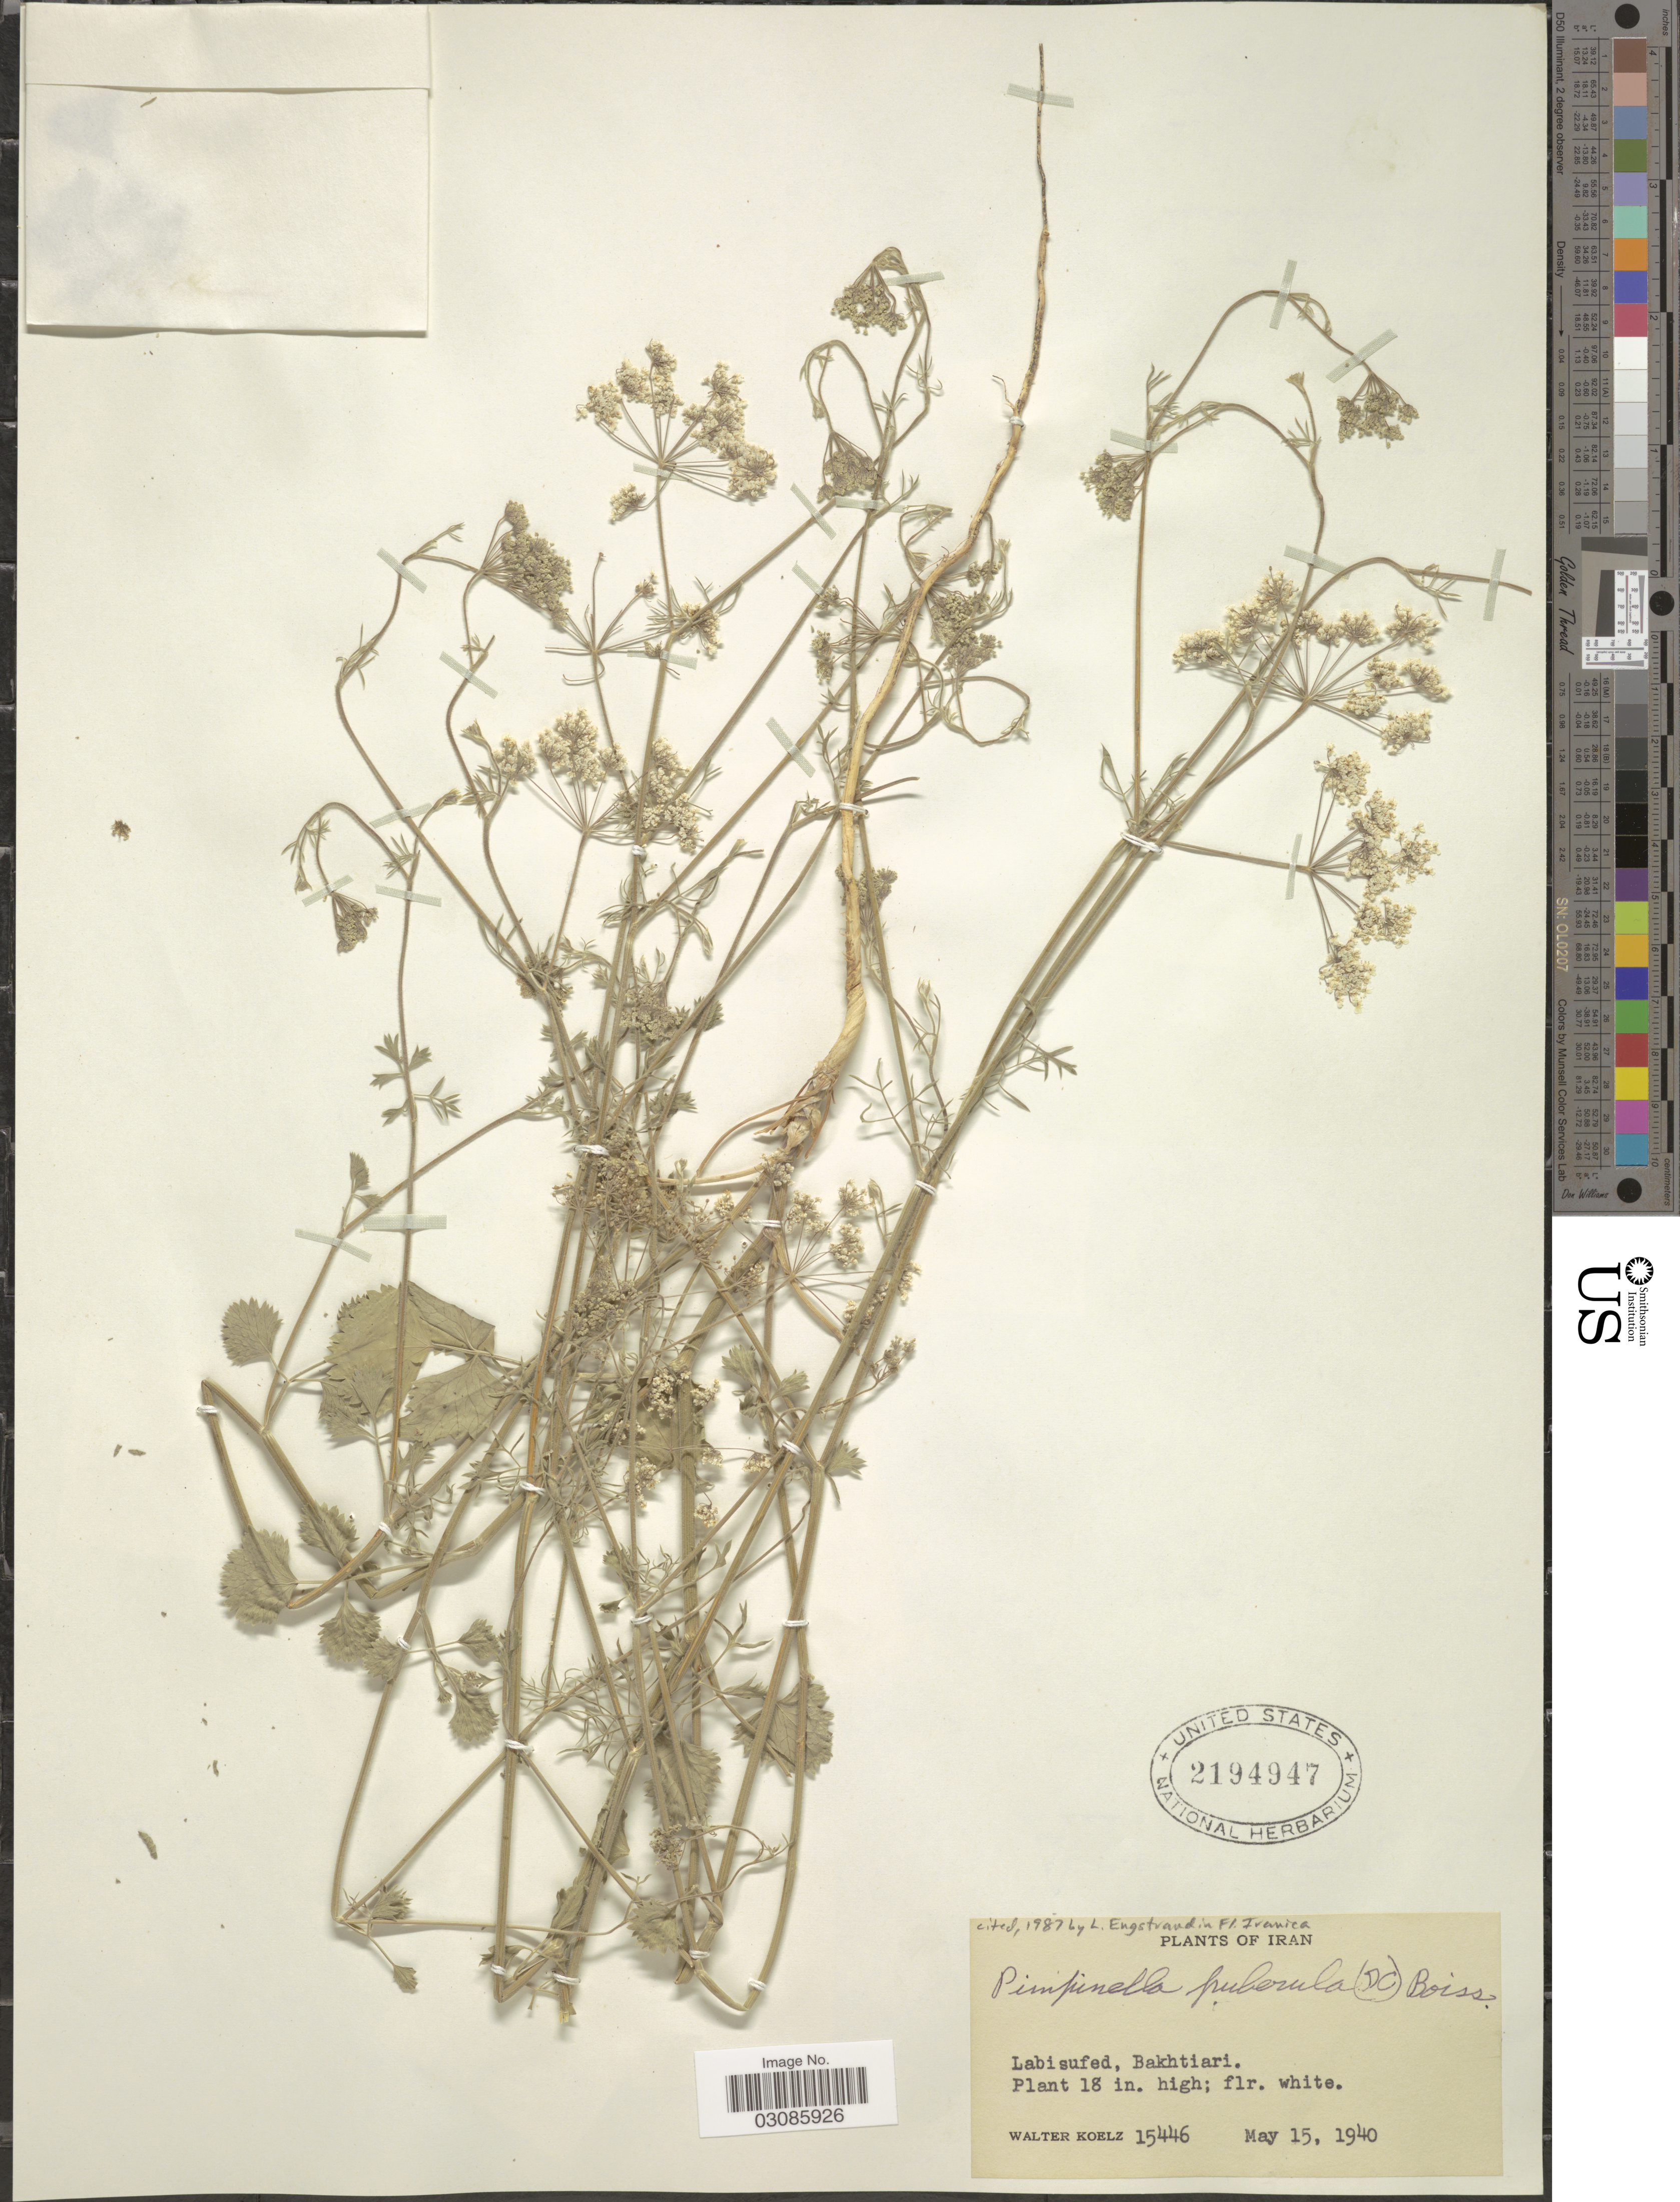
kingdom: Plantae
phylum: Tracheophyta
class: Magnoliopsida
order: Apiales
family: Apiaceae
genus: Pimpinella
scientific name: Pimpinella puberula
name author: (DC.) Boiss.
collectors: W. N. Koelz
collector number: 15446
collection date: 1940-05-15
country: Iran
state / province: Chahar Mahaal and Bakhtiari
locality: Labisufed, Bakhtiari.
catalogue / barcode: US 2194947